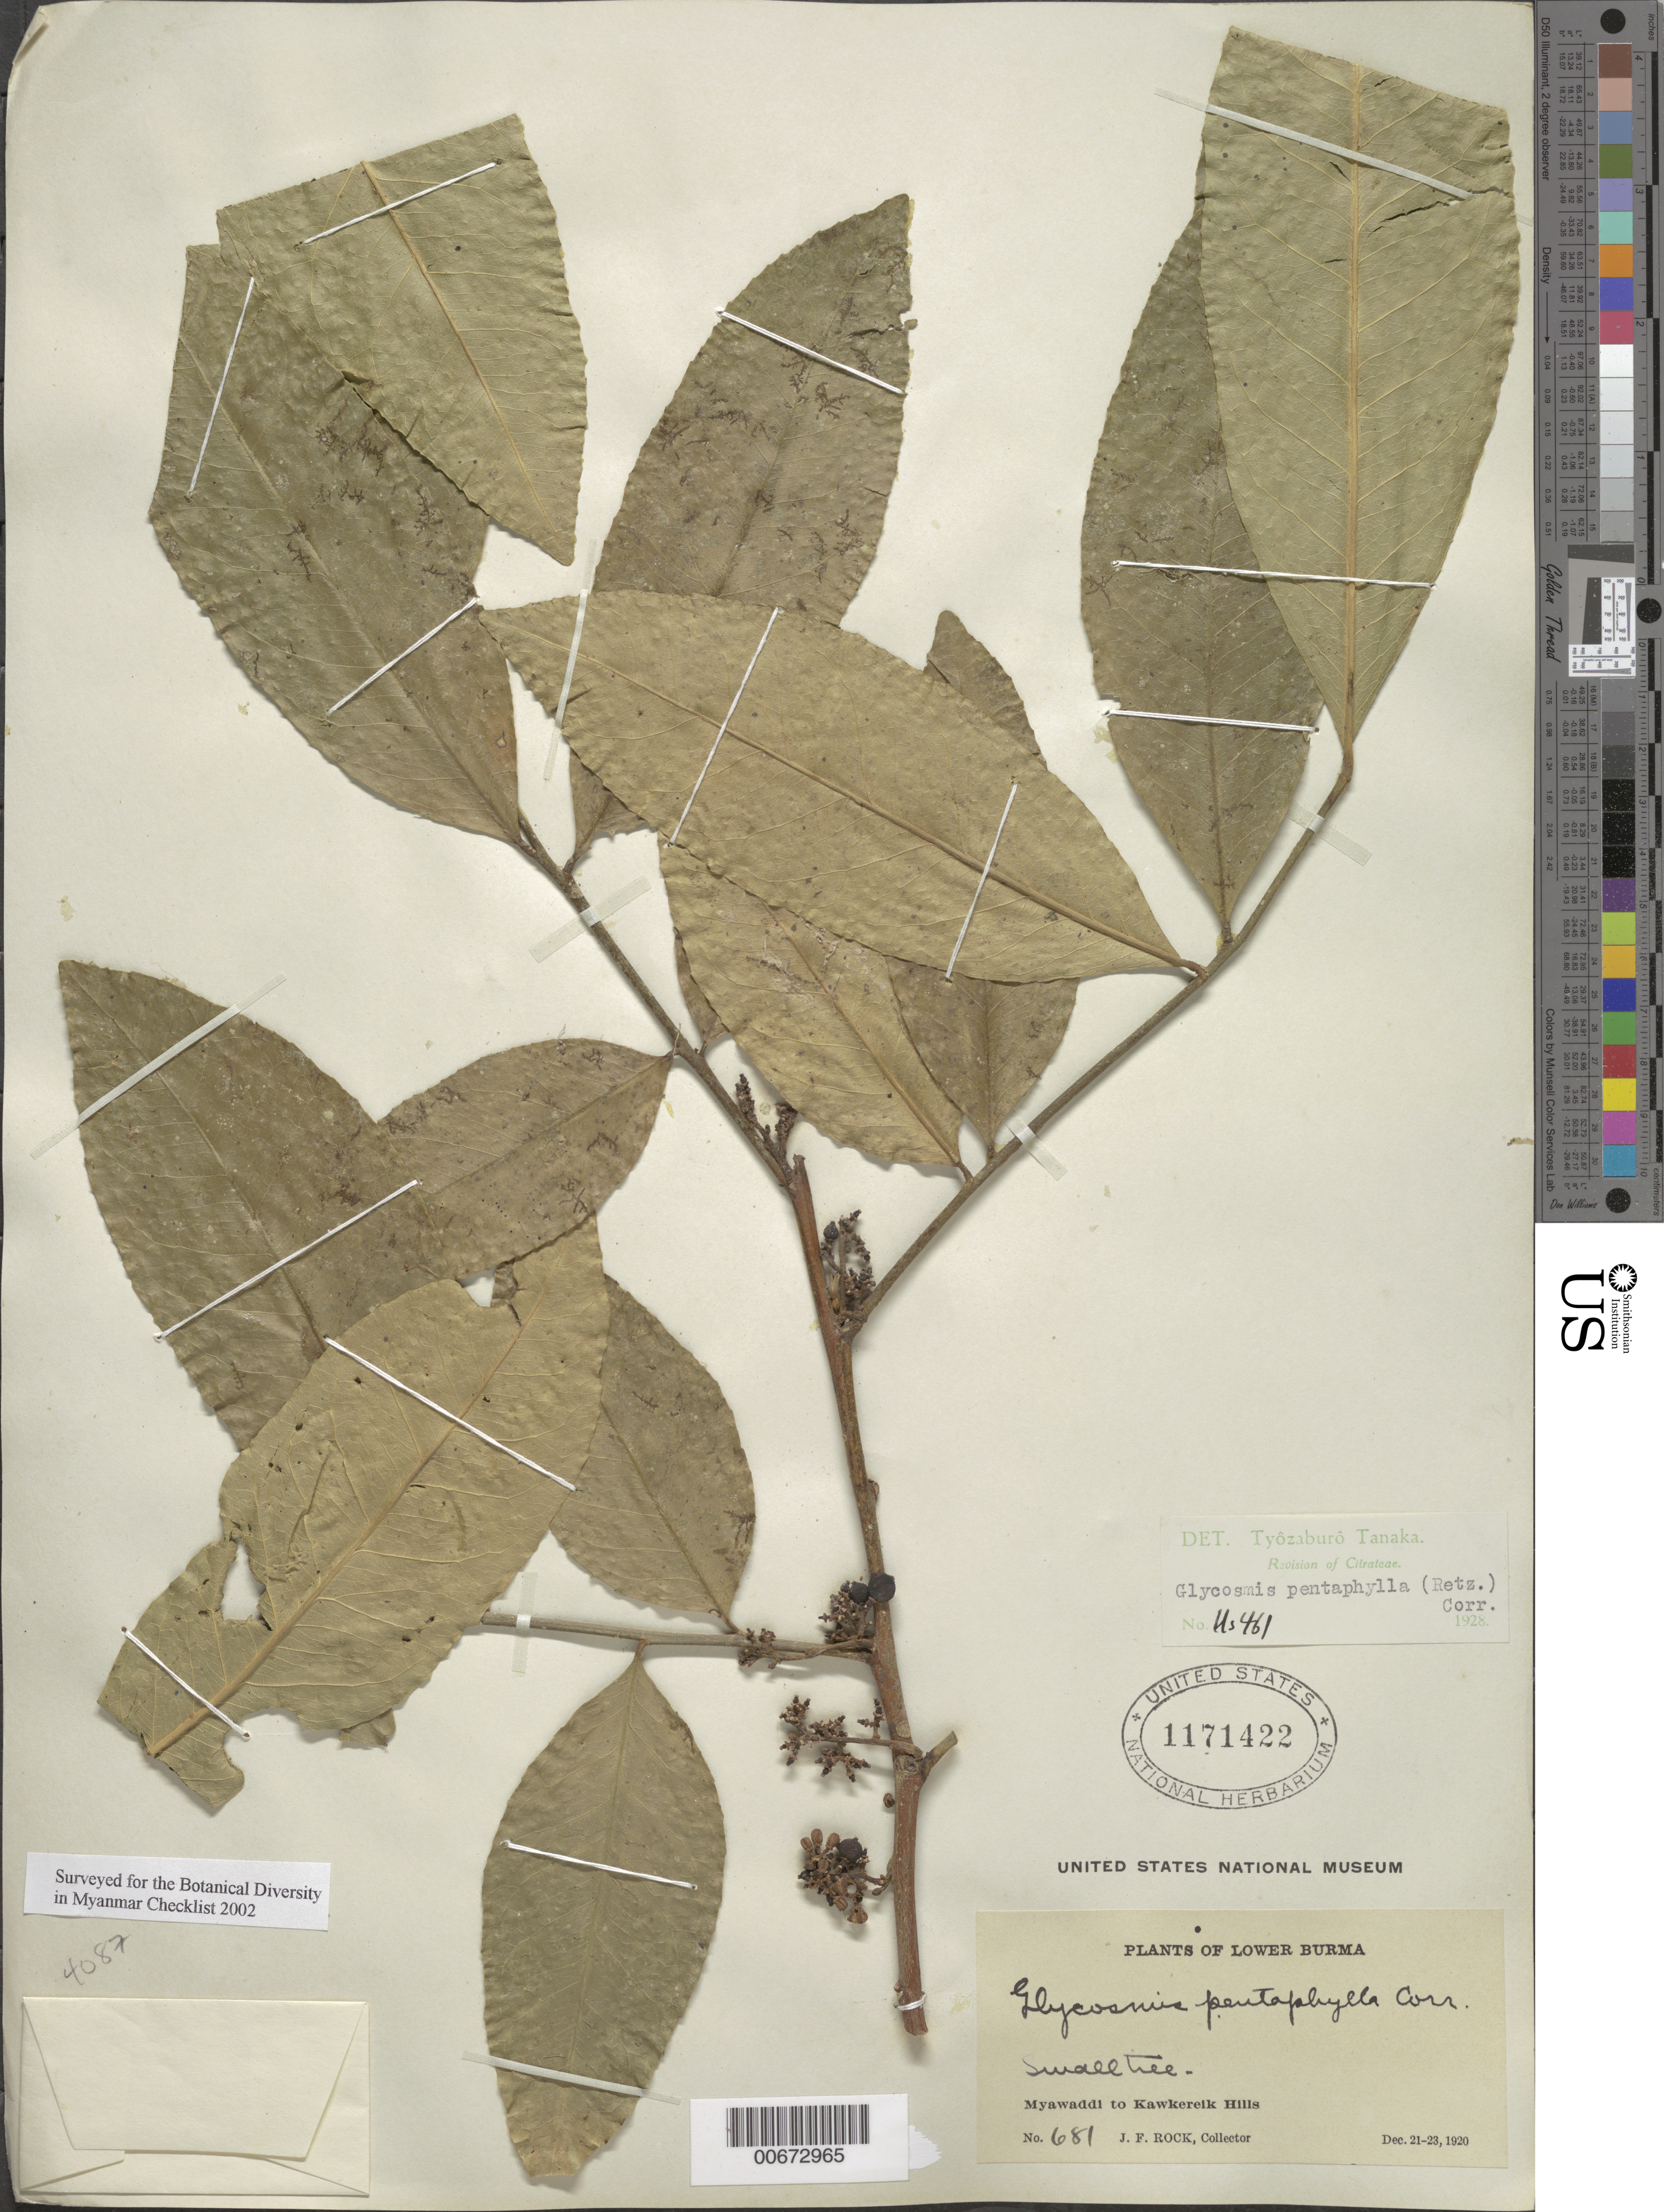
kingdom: Plantae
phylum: Tracheophyta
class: Magnoliopsida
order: Sapindales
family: Rutaceae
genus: Glycosmis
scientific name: Glycosmis pentaphylla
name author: (Retz.) DC.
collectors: J. F. Rock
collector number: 681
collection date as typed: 21 Dec 1920 to 23 Dec 1920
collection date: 1920-12-21/1920-12-23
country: Myanmar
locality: Lower Burma, Myawaddi to Kaw Kereik Hills.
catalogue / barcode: US 1171422